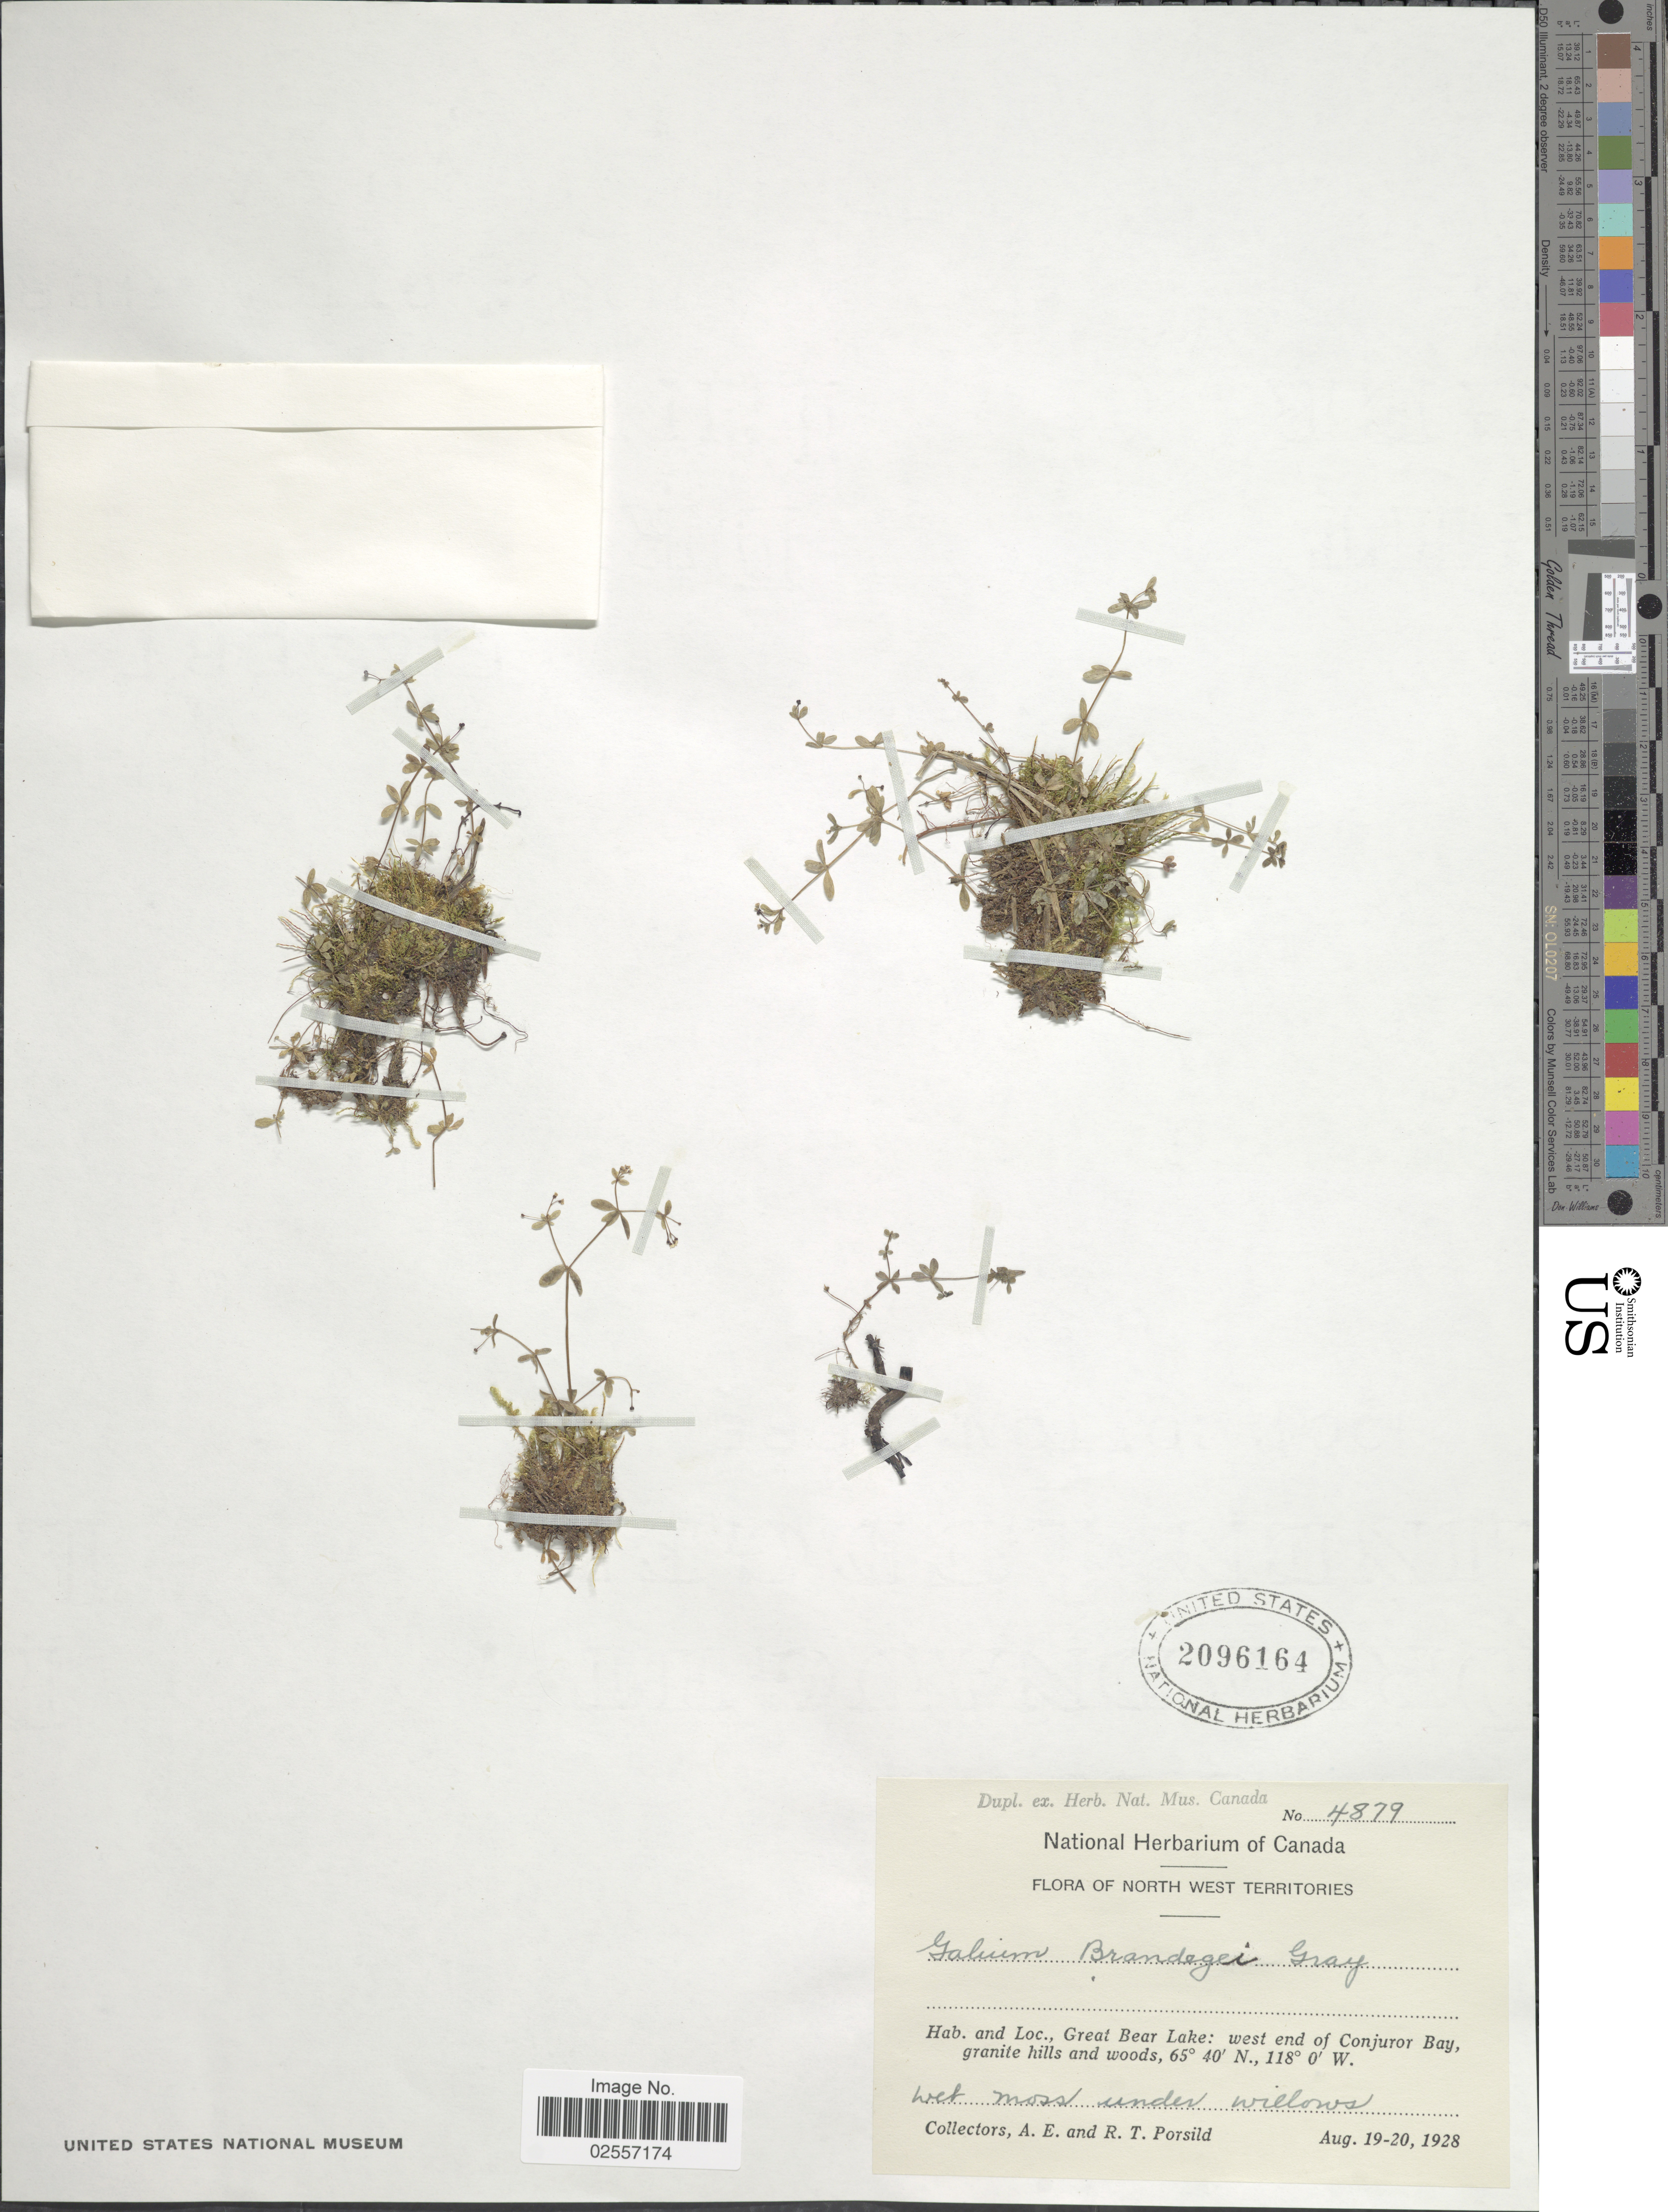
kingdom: Plantae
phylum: Tracheophyta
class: Magnoliopsida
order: Gentianales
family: Rubiaceae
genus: Galium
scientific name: Galium brandegeei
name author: A. Gray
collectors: A. E. Porsild & R. T. Porsild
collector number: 4879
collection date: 1928-08-19/1928-08-20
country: Canada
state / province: Northwest Territories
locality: Great Bear Lake: west end of Conjuror Bay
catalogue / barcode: US 2096164